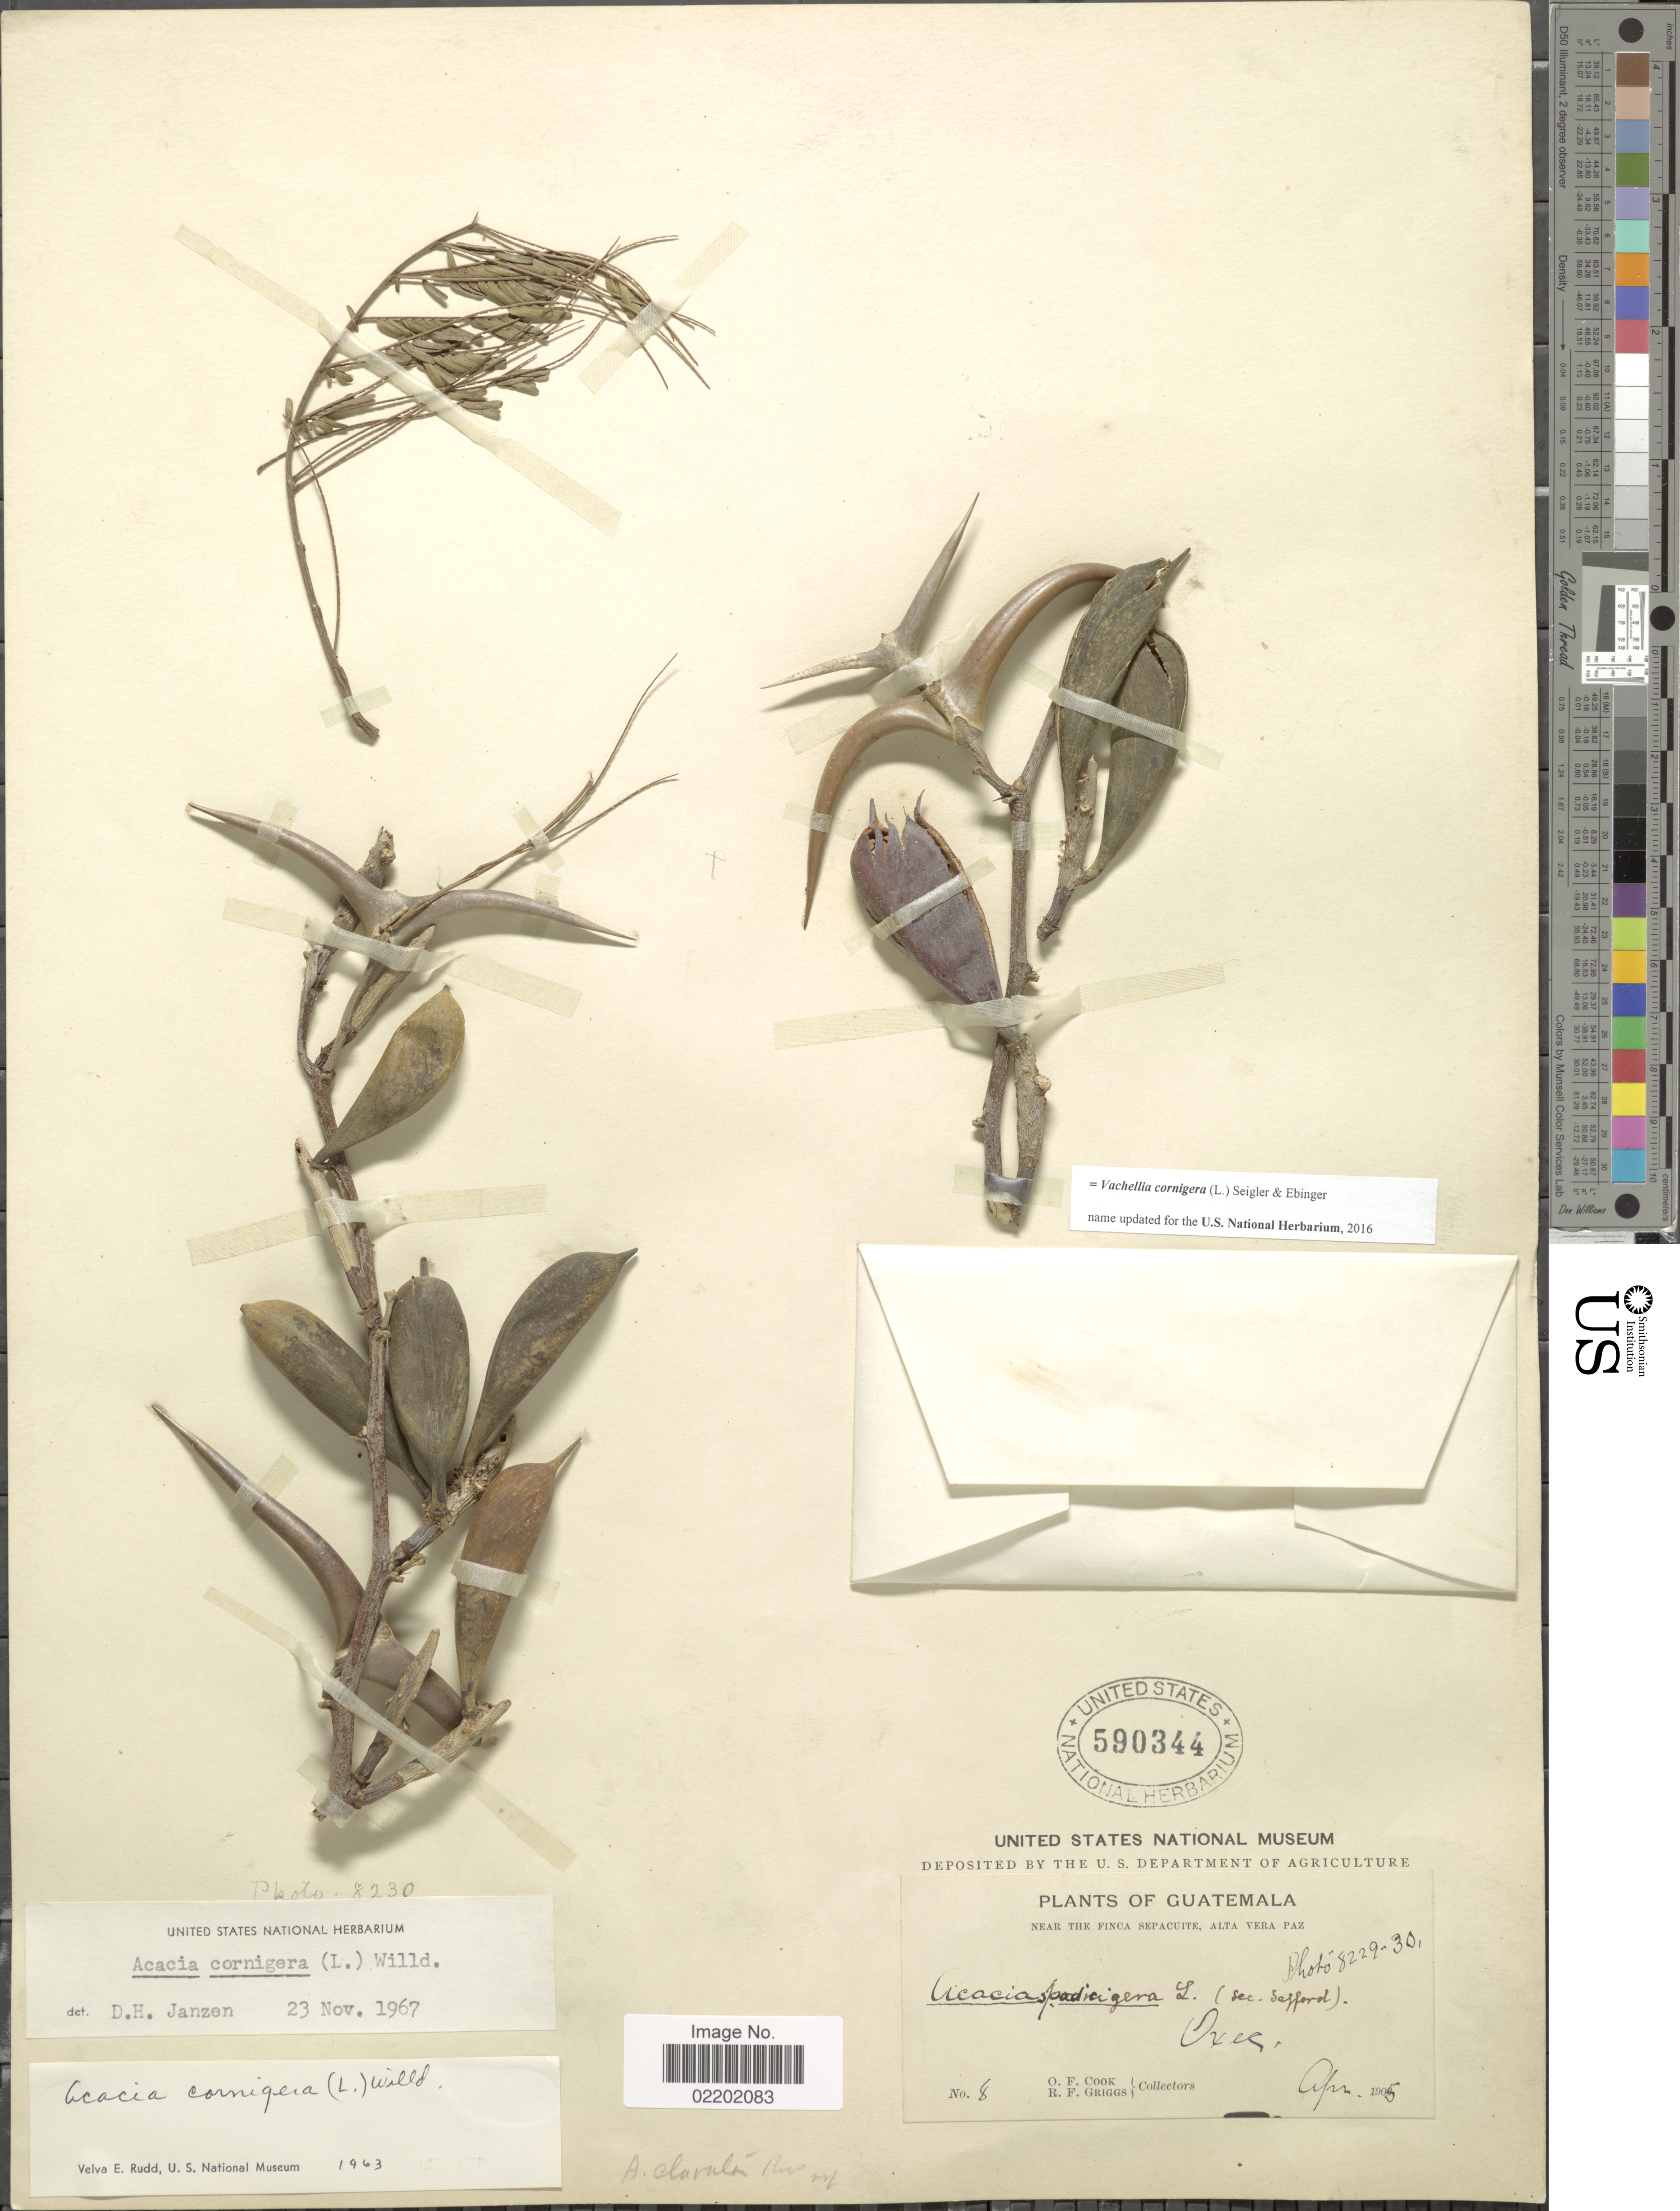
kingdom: Plantae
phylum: Tracheophyta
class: Magnoliopsida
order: Fabales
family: Fabaceae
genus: Vachellia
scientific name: Vachellia cornigera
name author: (L.) Seigler & Ebinger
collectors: O. F. Cook & R. F. Griggs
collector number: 8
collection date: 1905-04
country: Guatemala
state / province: Alta Verapaz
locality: Near the Finca Sepacuite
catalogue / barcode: US 590344